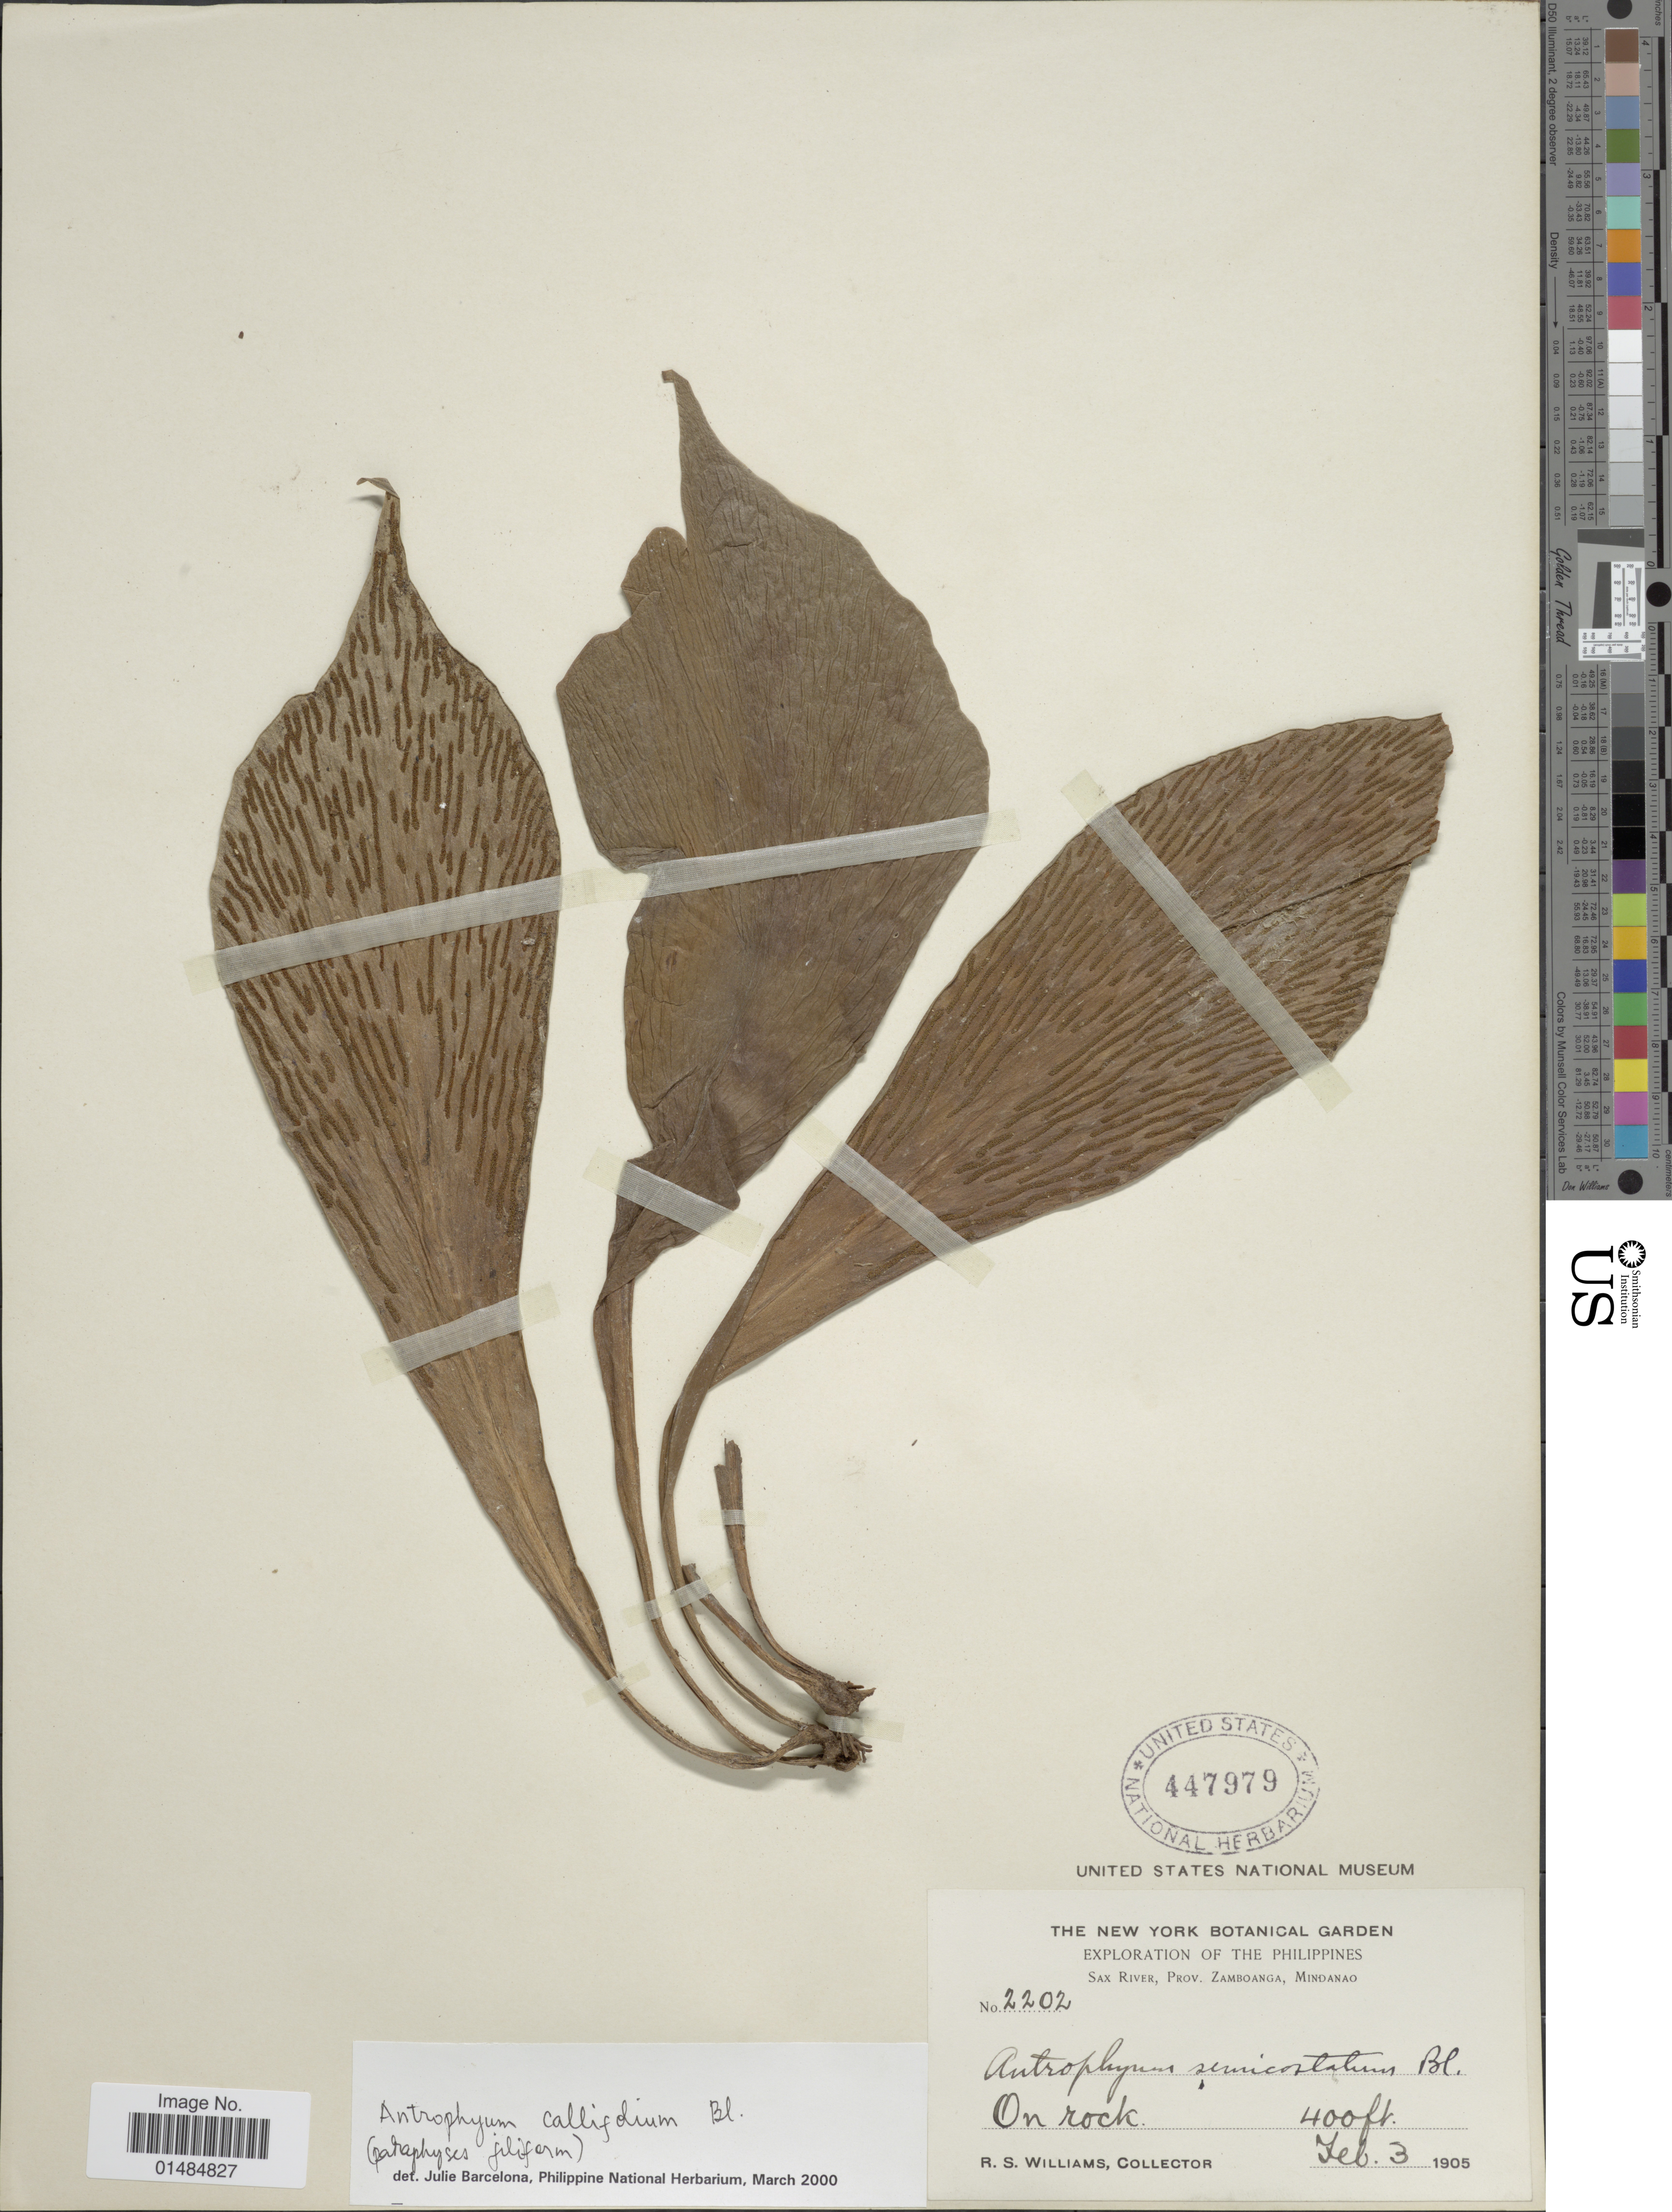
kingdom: Plantae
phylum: Tracheophyta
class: Polypodiopsida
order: Polypodiales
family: Pteridaceae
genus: Antrophyum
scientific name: Antrophyum callifolium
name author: Blume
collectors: R. S. Williams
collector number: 2202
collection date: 1905-02-03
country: Philippines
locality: Sax River, Prov. Zamboanga, Mindanao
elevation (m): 122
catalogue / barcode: US 447979